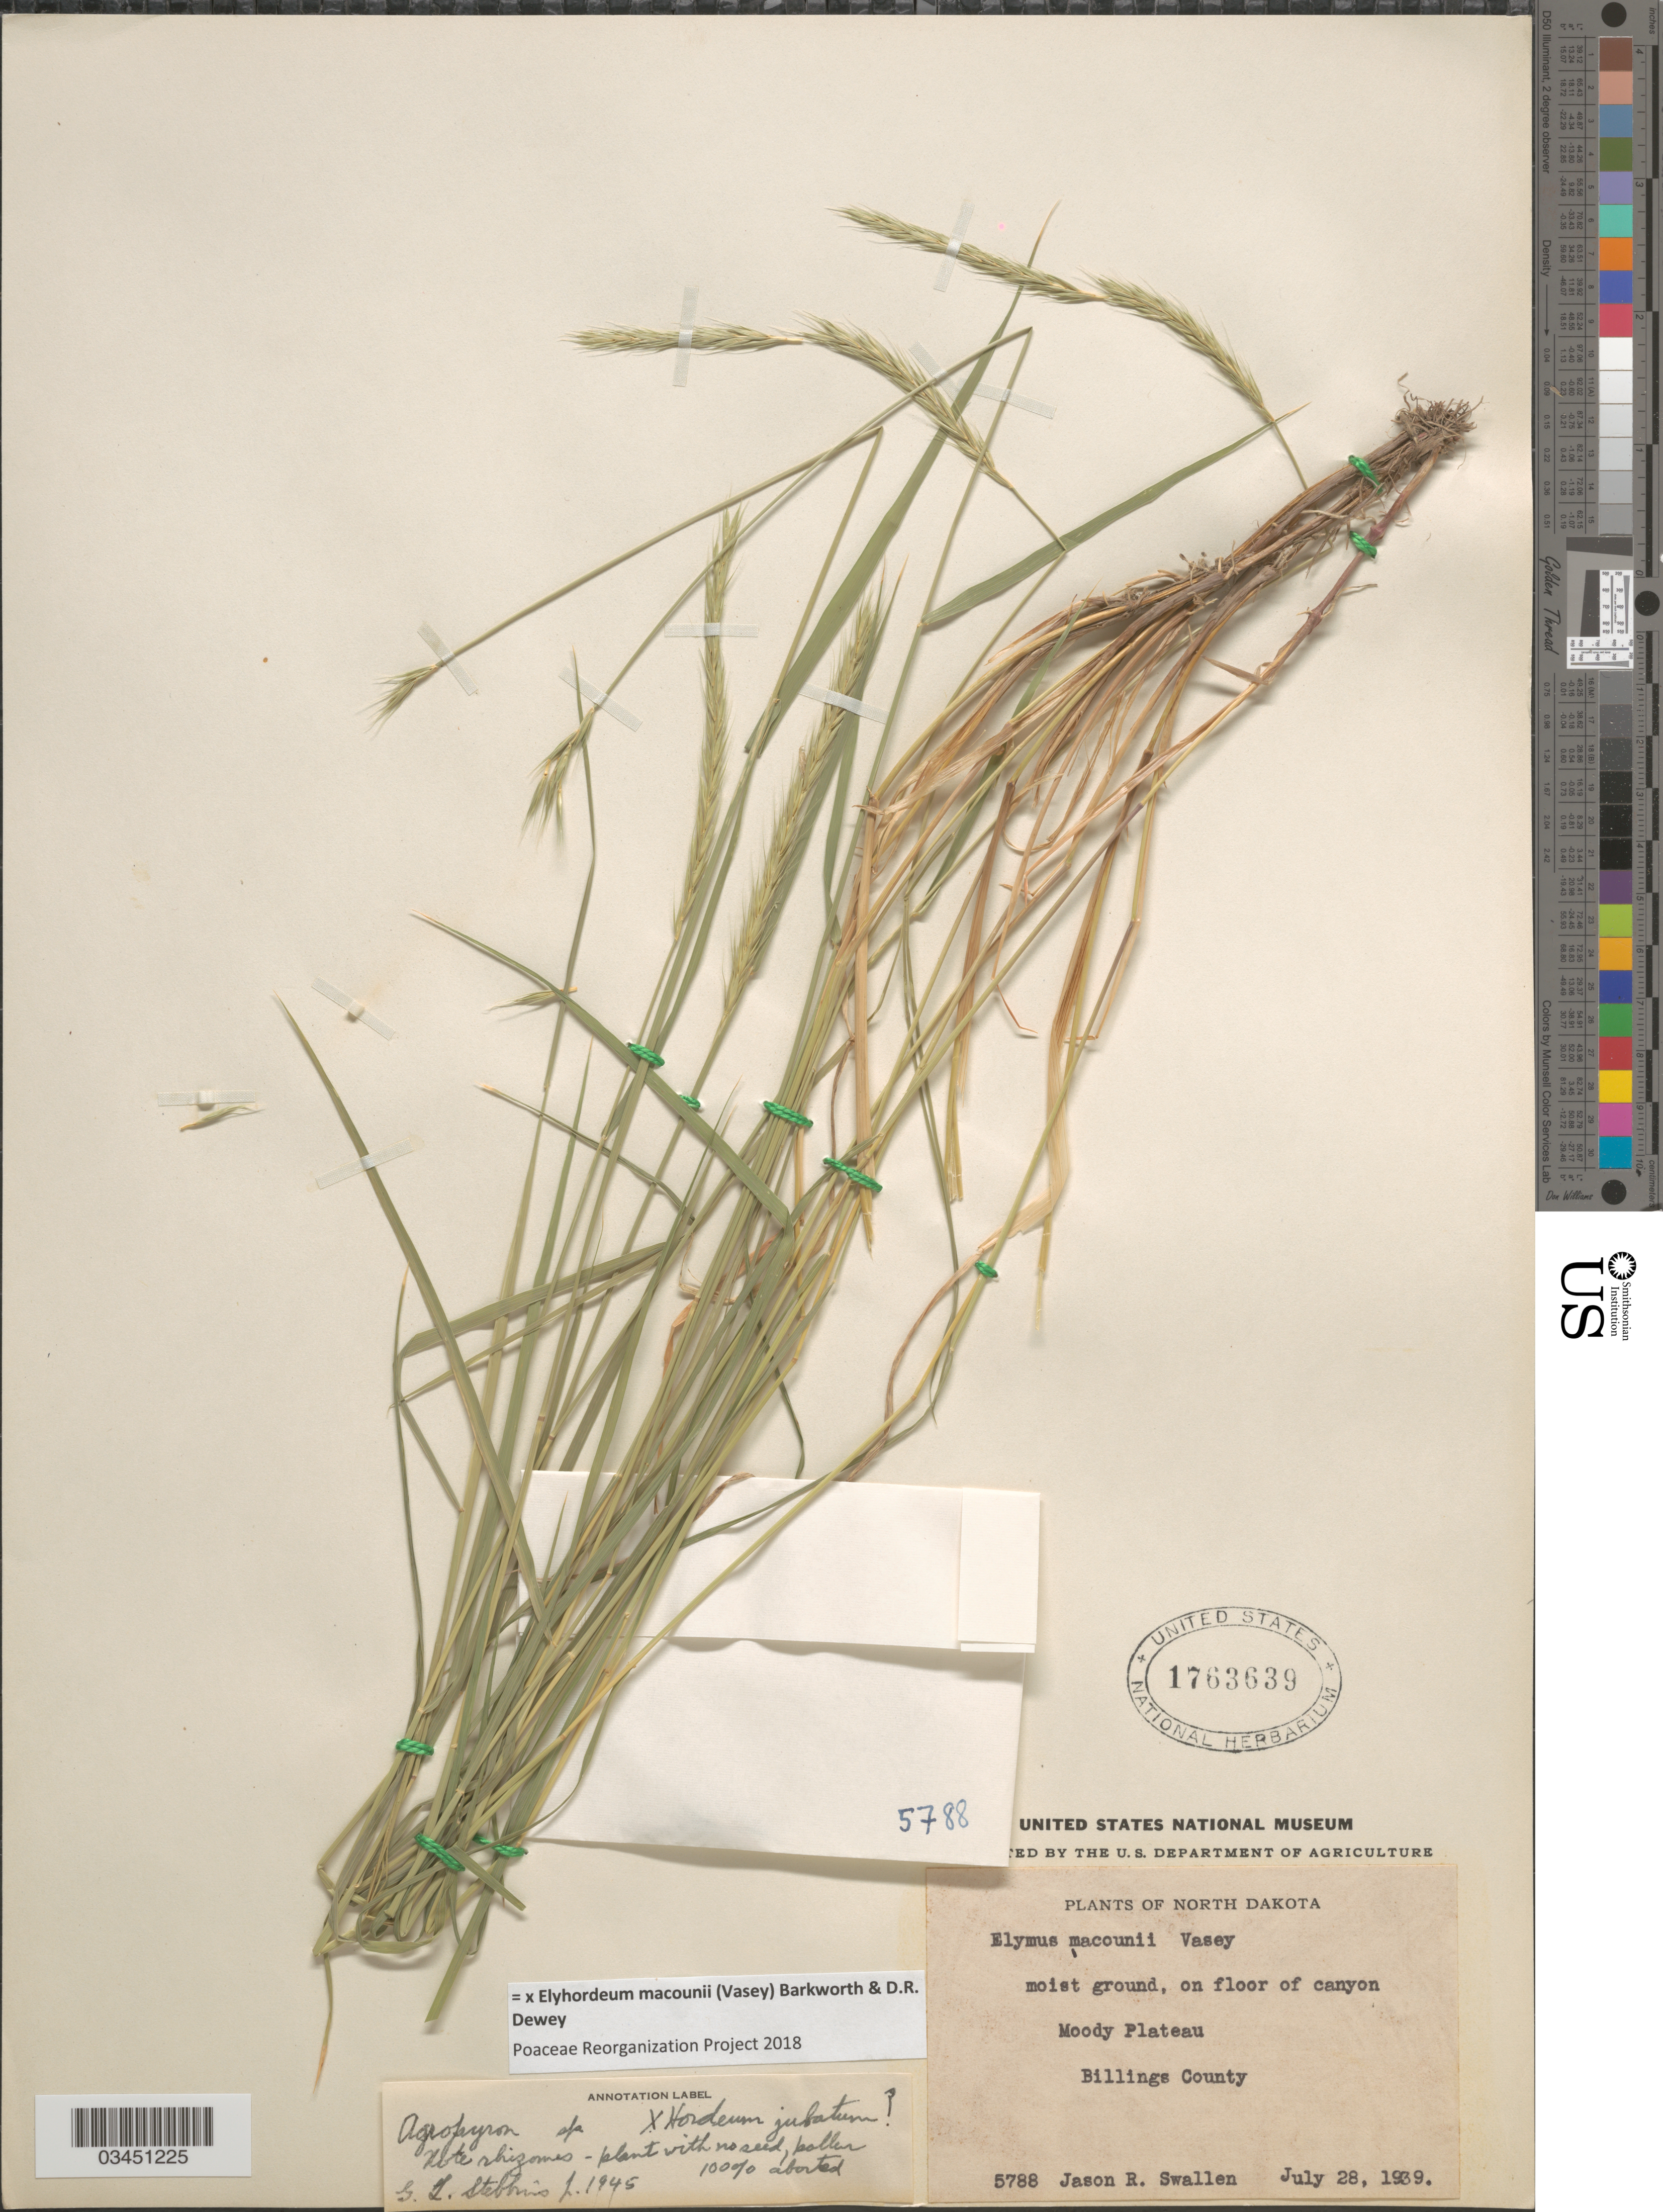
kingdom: Plantae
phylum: Tracheophyta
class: Liliopsida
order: Poales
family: Poaceae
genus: Elyhordeum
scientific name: x Elyhordeum macounii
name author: (Vasey) Barkworth & Dewey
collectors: J. R. Swallen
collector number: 5788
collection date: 1939-07-28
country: United States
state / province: North Dakota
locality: Moody Plateau. Billings County.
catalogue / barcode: US 1763639